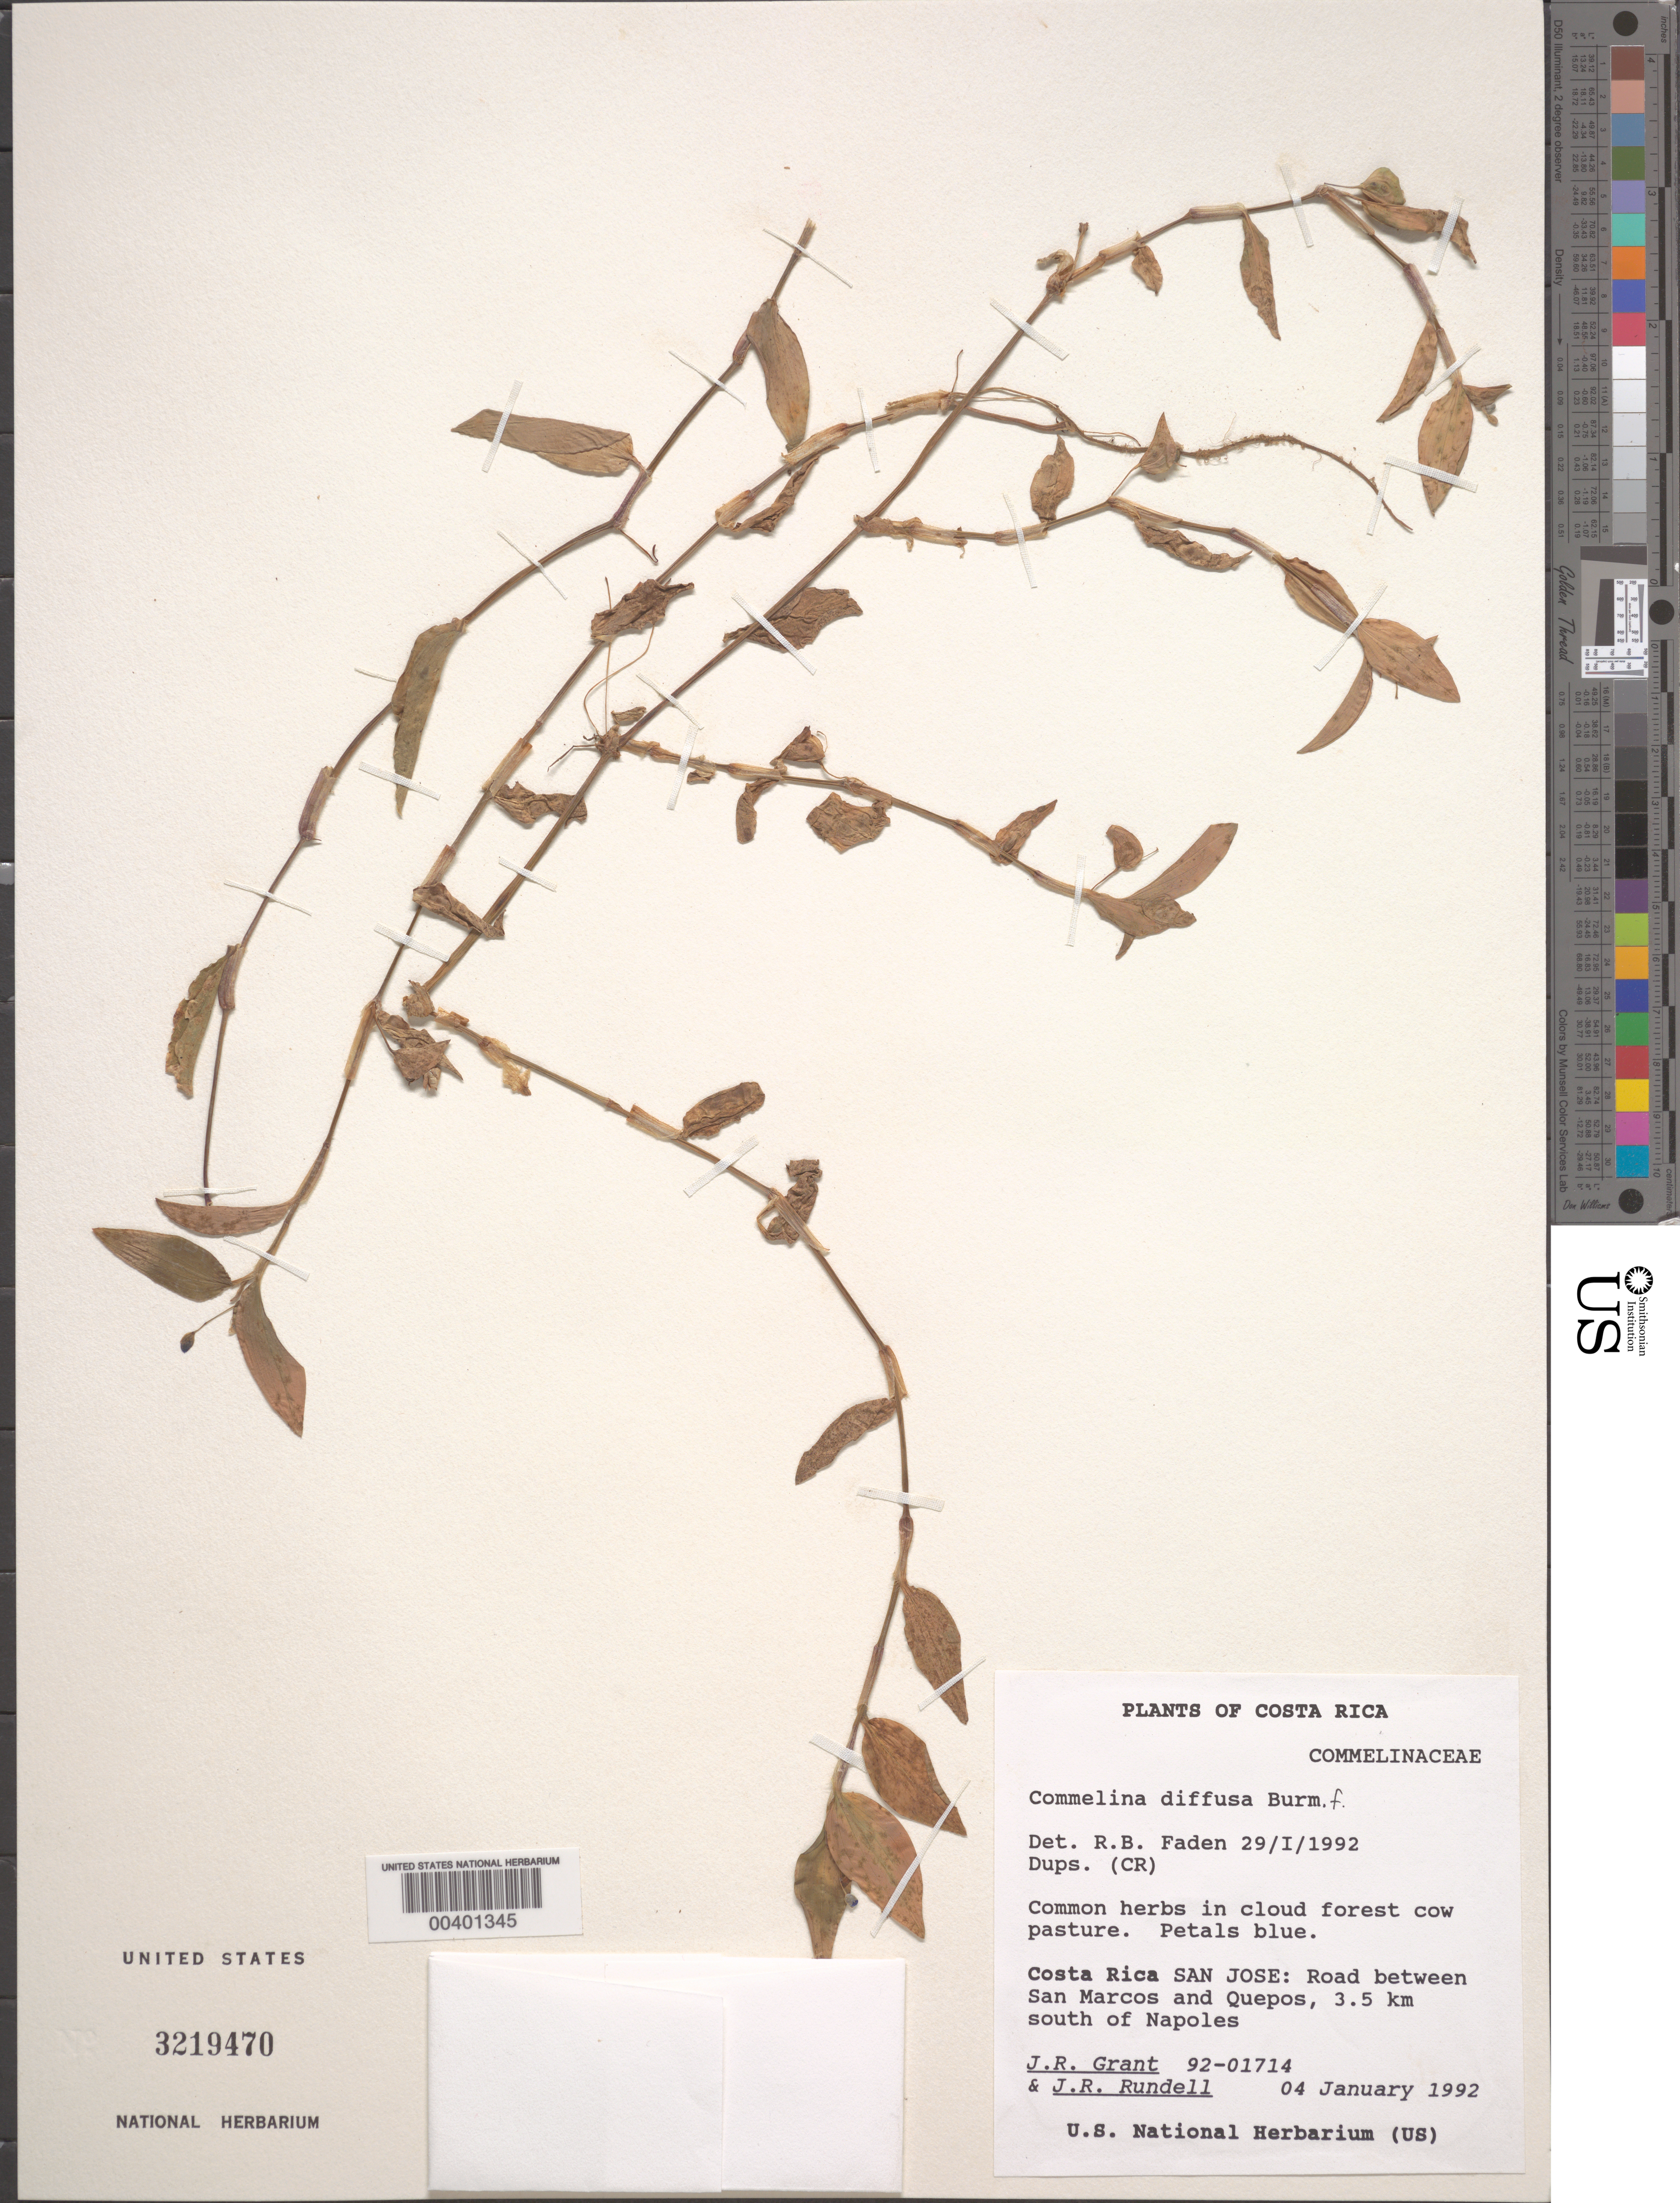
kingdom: Plantae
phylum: Tracheophyta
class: Liliopsida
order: Commelinales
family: Commelinaceae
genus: Callisia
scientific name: Callisia elegans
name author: Alexander ex H.E. Moore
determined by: Faden, Robert B., (US), Smithsonian Institution - National Museum of Natural History (UNITED STATES)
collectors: J. R. Grant & J. R. Rundell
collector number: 92-1714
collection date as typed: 04 Jan 1992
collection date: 1992-01-04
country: Costa Rica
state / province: San José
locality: Between san marcos and quepos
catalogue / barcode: US 3219470